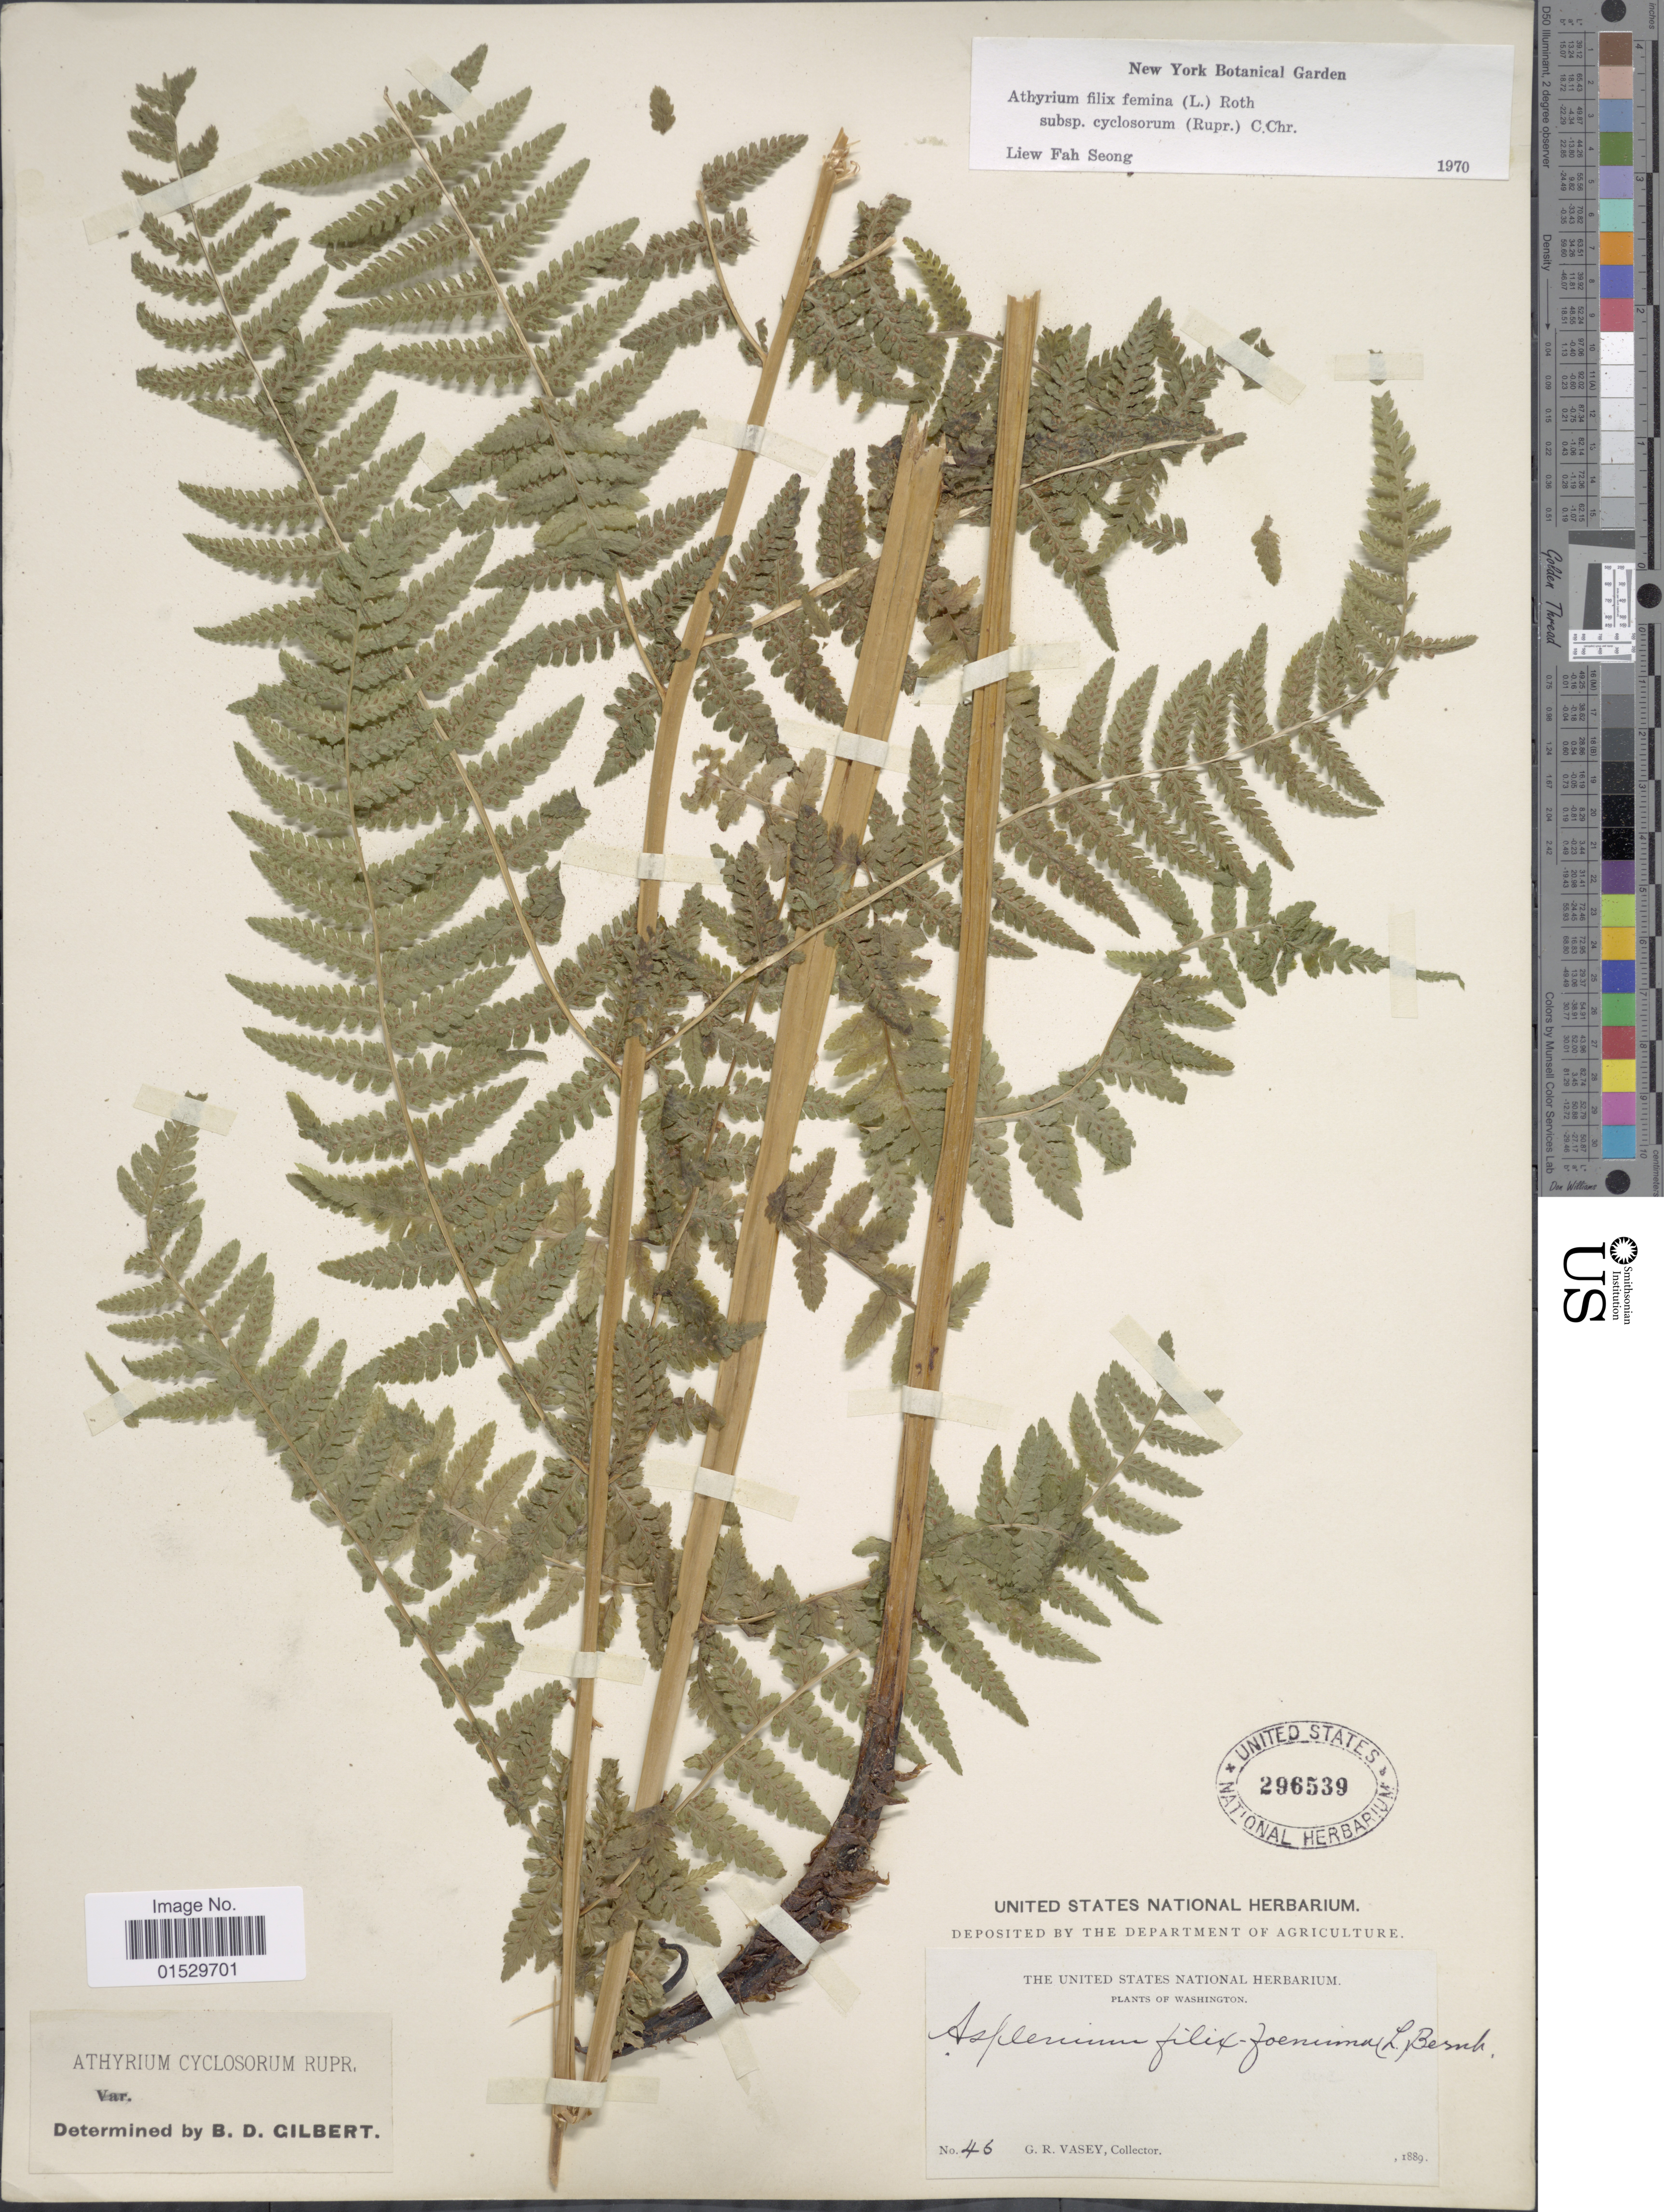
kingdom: Plantae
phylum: Tracheophyta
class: Polypodiopsida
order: Polypodiales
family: Athyriaceae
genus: Athyrium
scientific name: Athyrium filix-femina subsp. cyclosorum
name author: (Rupr.) C. Chr.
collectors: G. R. Vasey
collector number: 46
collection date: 1889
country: United States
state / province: Washington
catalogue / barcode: US 296539